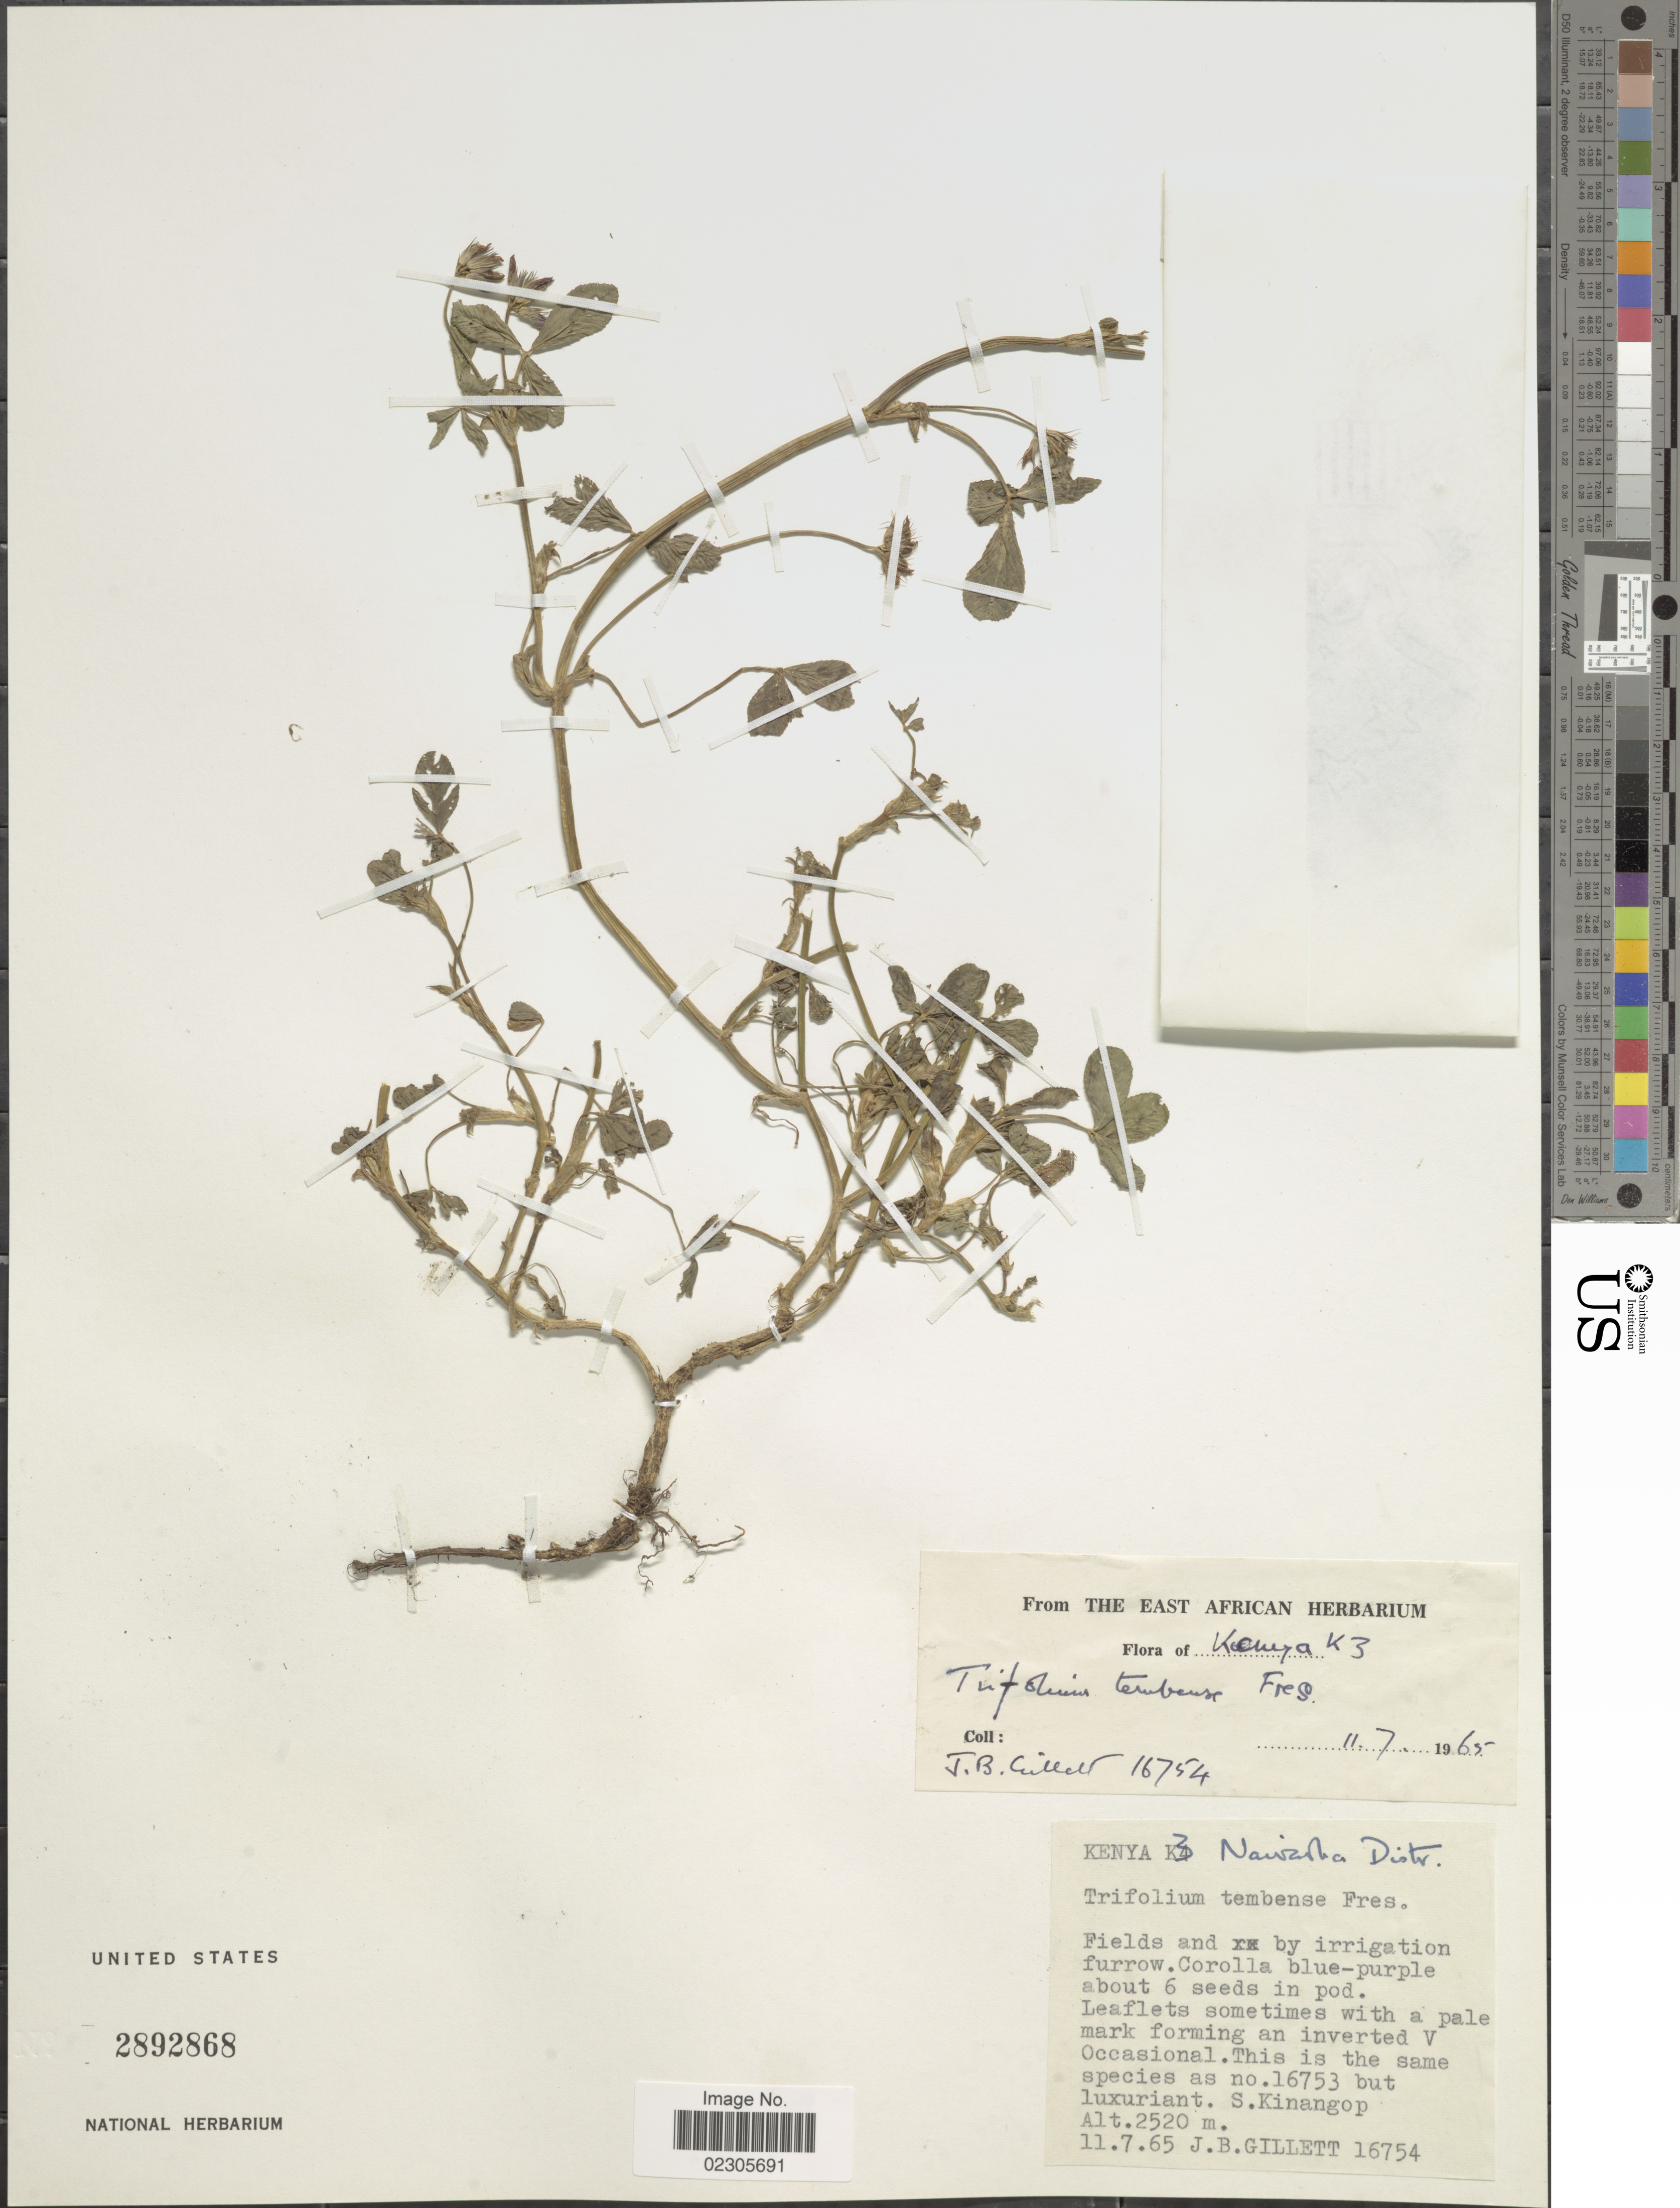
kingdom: Plantae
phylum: Tracheophyta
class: Magnoliopsida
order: Fabales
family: Fabaceae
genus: Trifolium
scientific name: Trifolium tembense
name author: Fresen.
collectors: J. B. Gillett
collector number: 16754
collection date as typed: Transcribed d/m/y: 11/7/65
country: Kenya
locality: Nawaka Distr., S.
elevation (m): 2520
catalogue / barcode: US 2892868